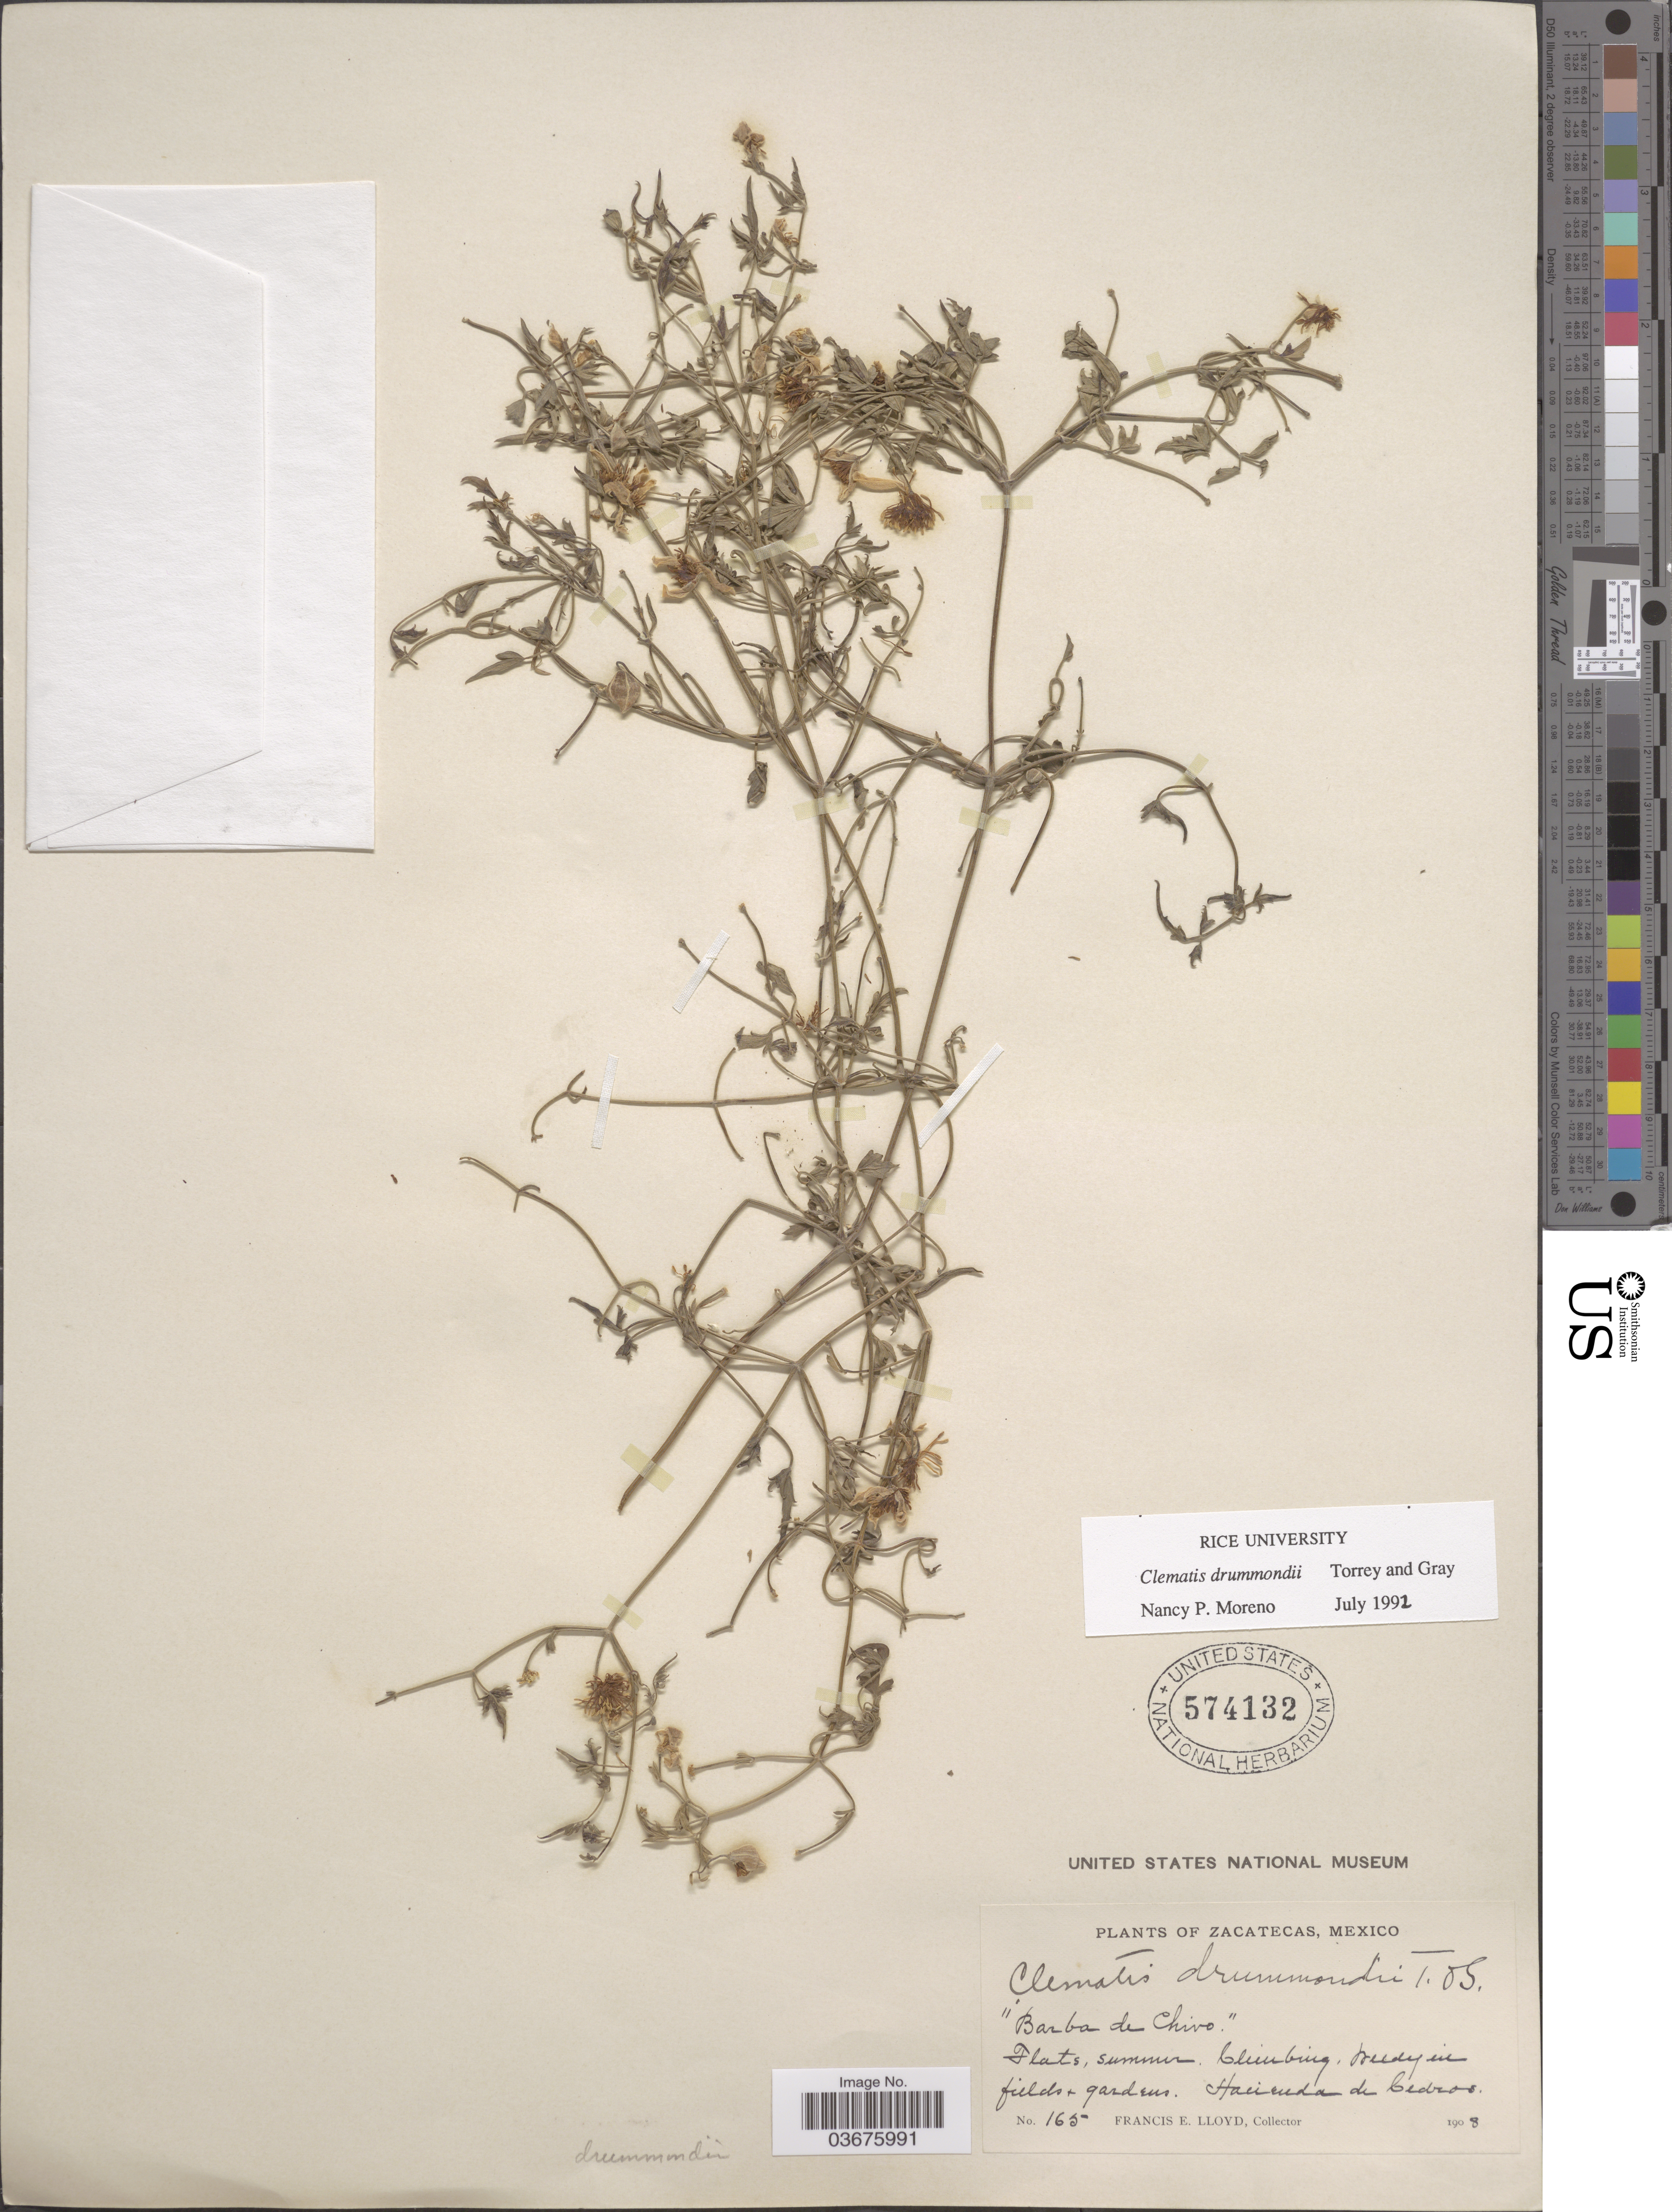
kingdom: Plantae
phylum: Tracheophyta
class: Magnoliopsida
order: Ranunculales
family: Ranunculaceae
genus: Clematis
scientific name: Clematis drummondii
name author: Torr. & A. Gray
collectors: Lloyd, C. E.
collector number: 165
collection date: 1908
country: Mexico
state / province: Zacatecas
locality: Hacienda de Cedros.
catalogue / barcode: US 574132